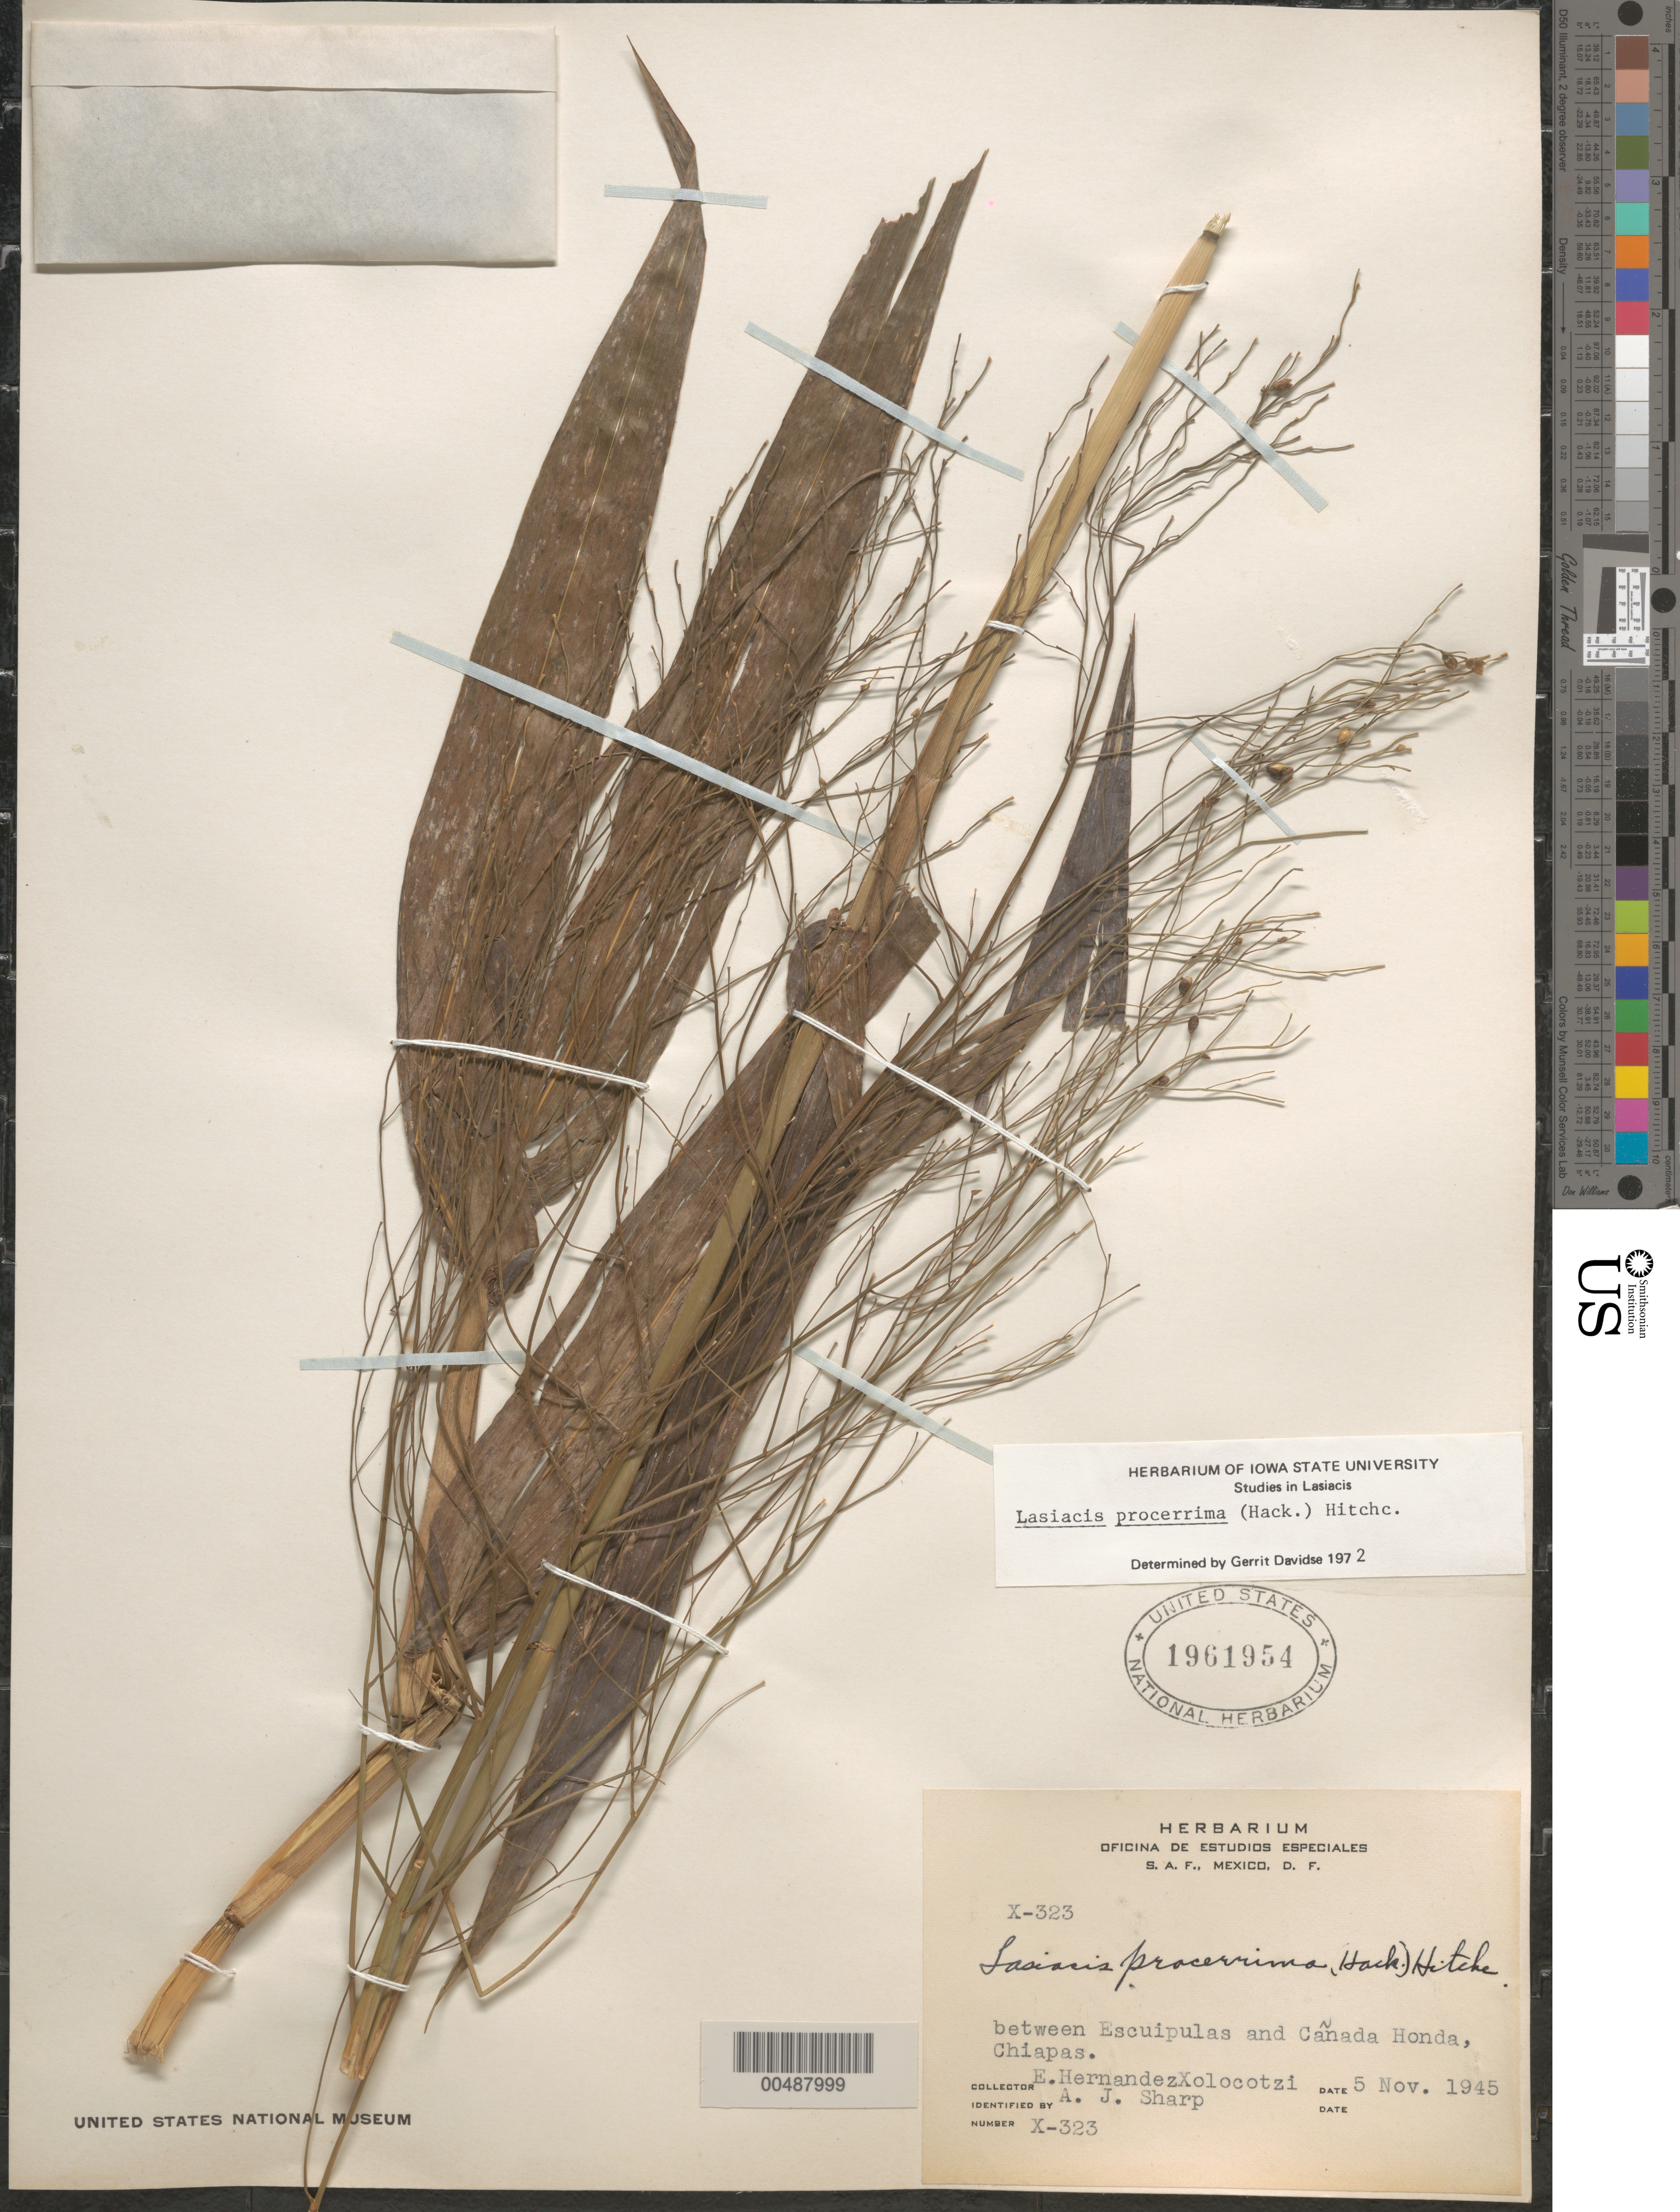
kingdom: Plantae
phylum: Tracheophyta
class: Liliopsida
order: Poales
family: Poaceae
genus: Lasiacis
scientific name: Lasiacis procerrima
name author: (Hack.) Hitchc.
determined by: Davidse, Gerrit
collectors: E. I. Hernández-X. & A. J. Sharp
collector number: X-323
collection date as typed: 5 Nov 1945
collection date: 1945-11-05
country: Mexico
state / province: Chiapas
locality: Between Escuipulas & Cañada Honda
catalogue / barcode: US 1961954